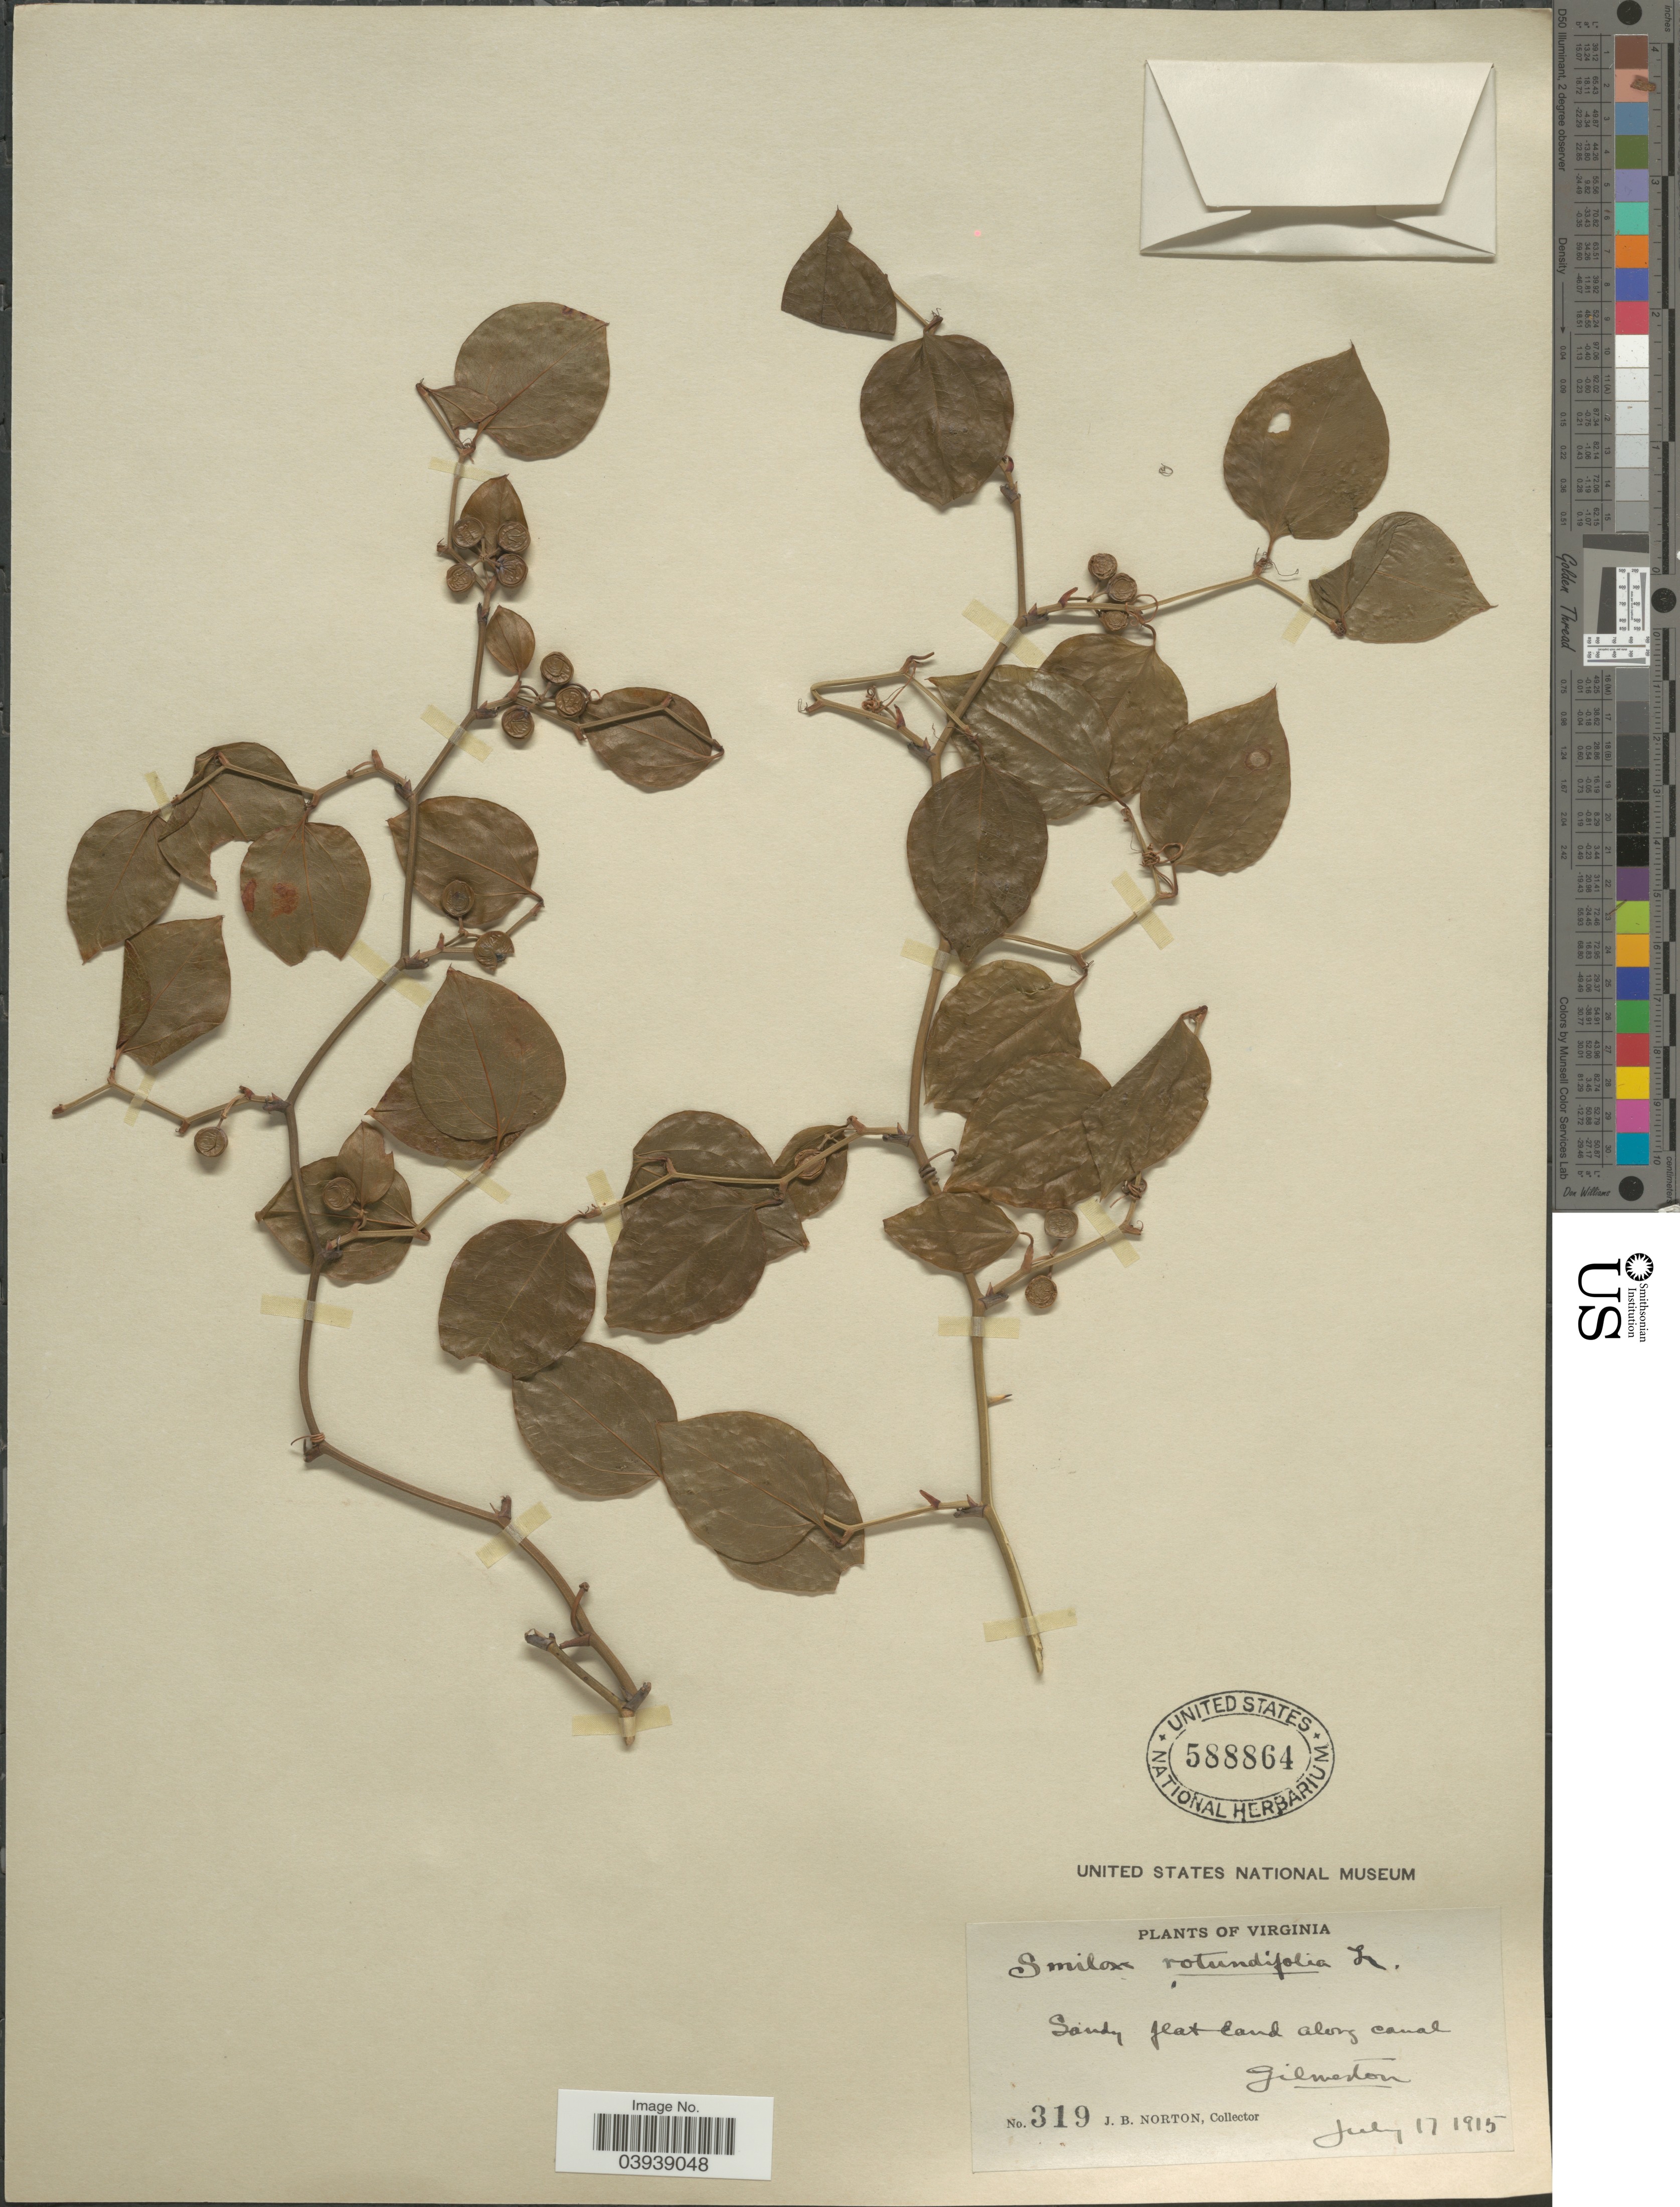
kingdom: Plantae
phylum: Tracheophyta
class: Liliopsida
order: Liliales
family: Smilacaceae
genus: Smilax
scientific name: Smilax rotundifolia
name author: L.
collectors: J. B. Norton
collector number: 319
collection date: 1915-07-17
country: United States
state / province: Virginia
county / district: City of Chesapeake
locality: Sandy flatland along canal Gilmerton.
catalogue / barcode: US 588864